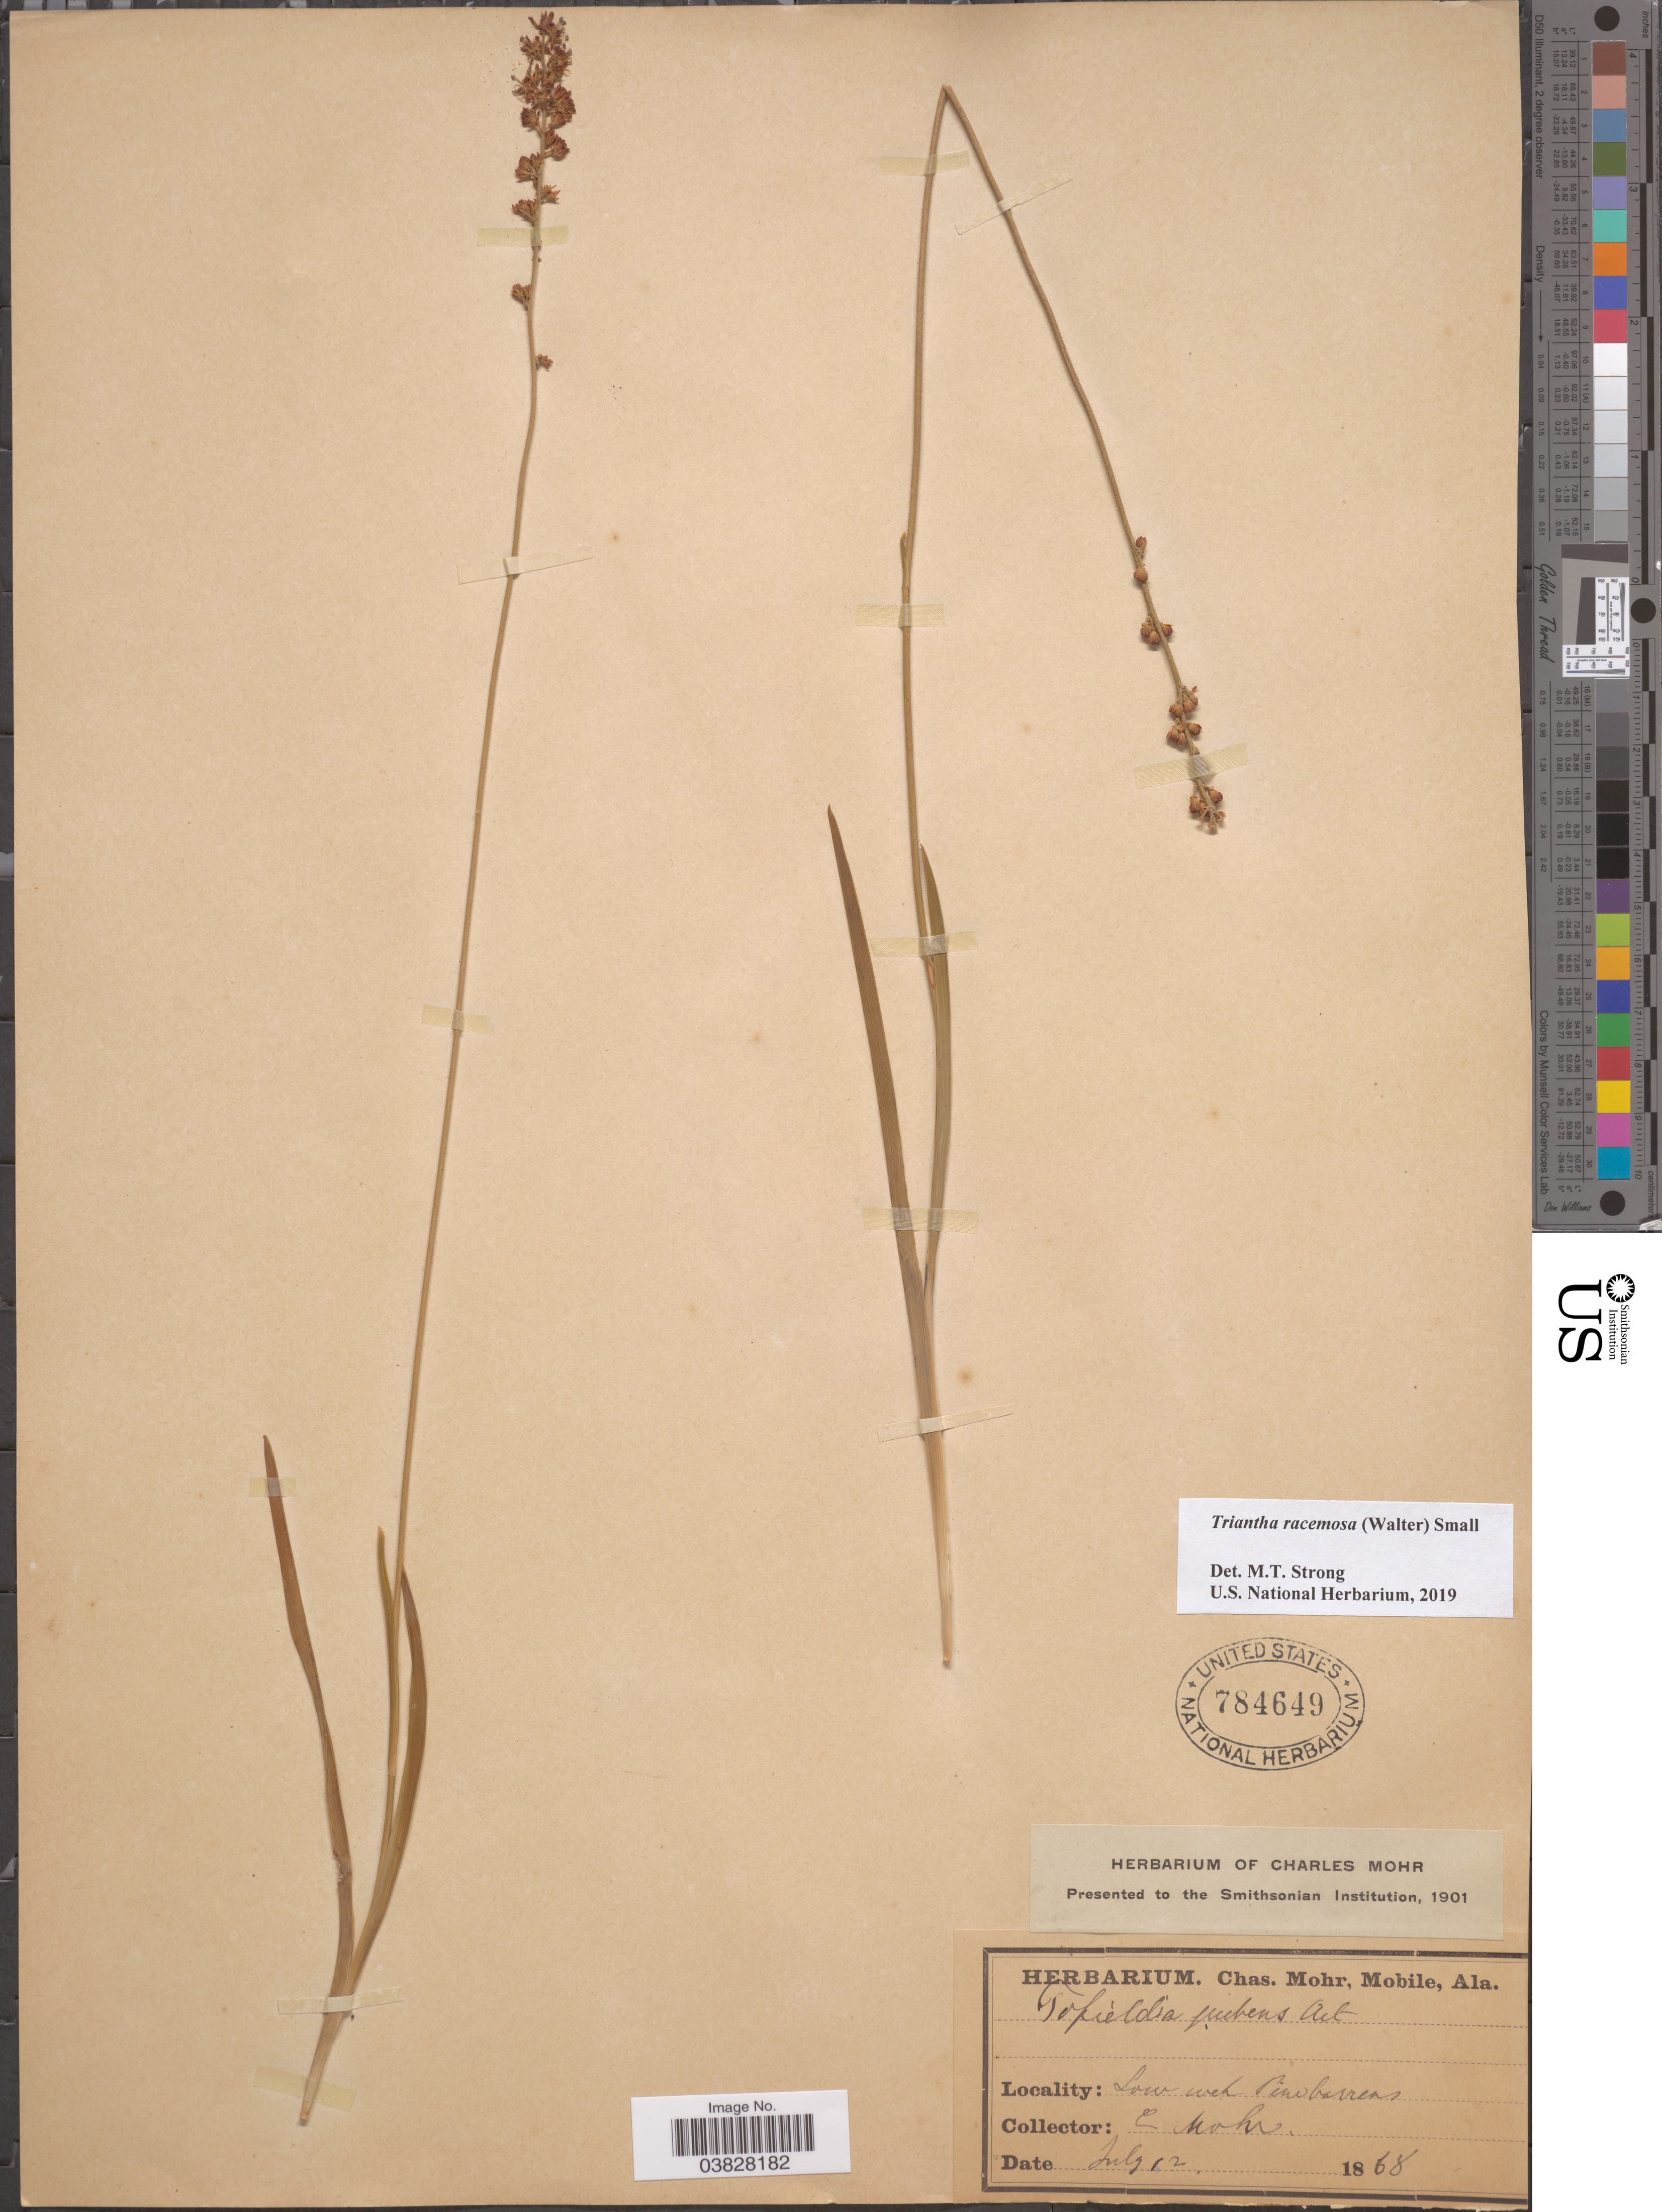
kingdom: Plantae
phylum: Tracheophyta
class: Liliopsida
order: Alismatales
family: Tofieldiaceae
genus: Triantha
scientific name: Triantha racemosa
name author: (Walter) Small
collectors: Mohr, C. T. (herbarium)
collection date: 1868-07-12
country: United States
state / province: Alabama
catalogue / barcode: US 784649